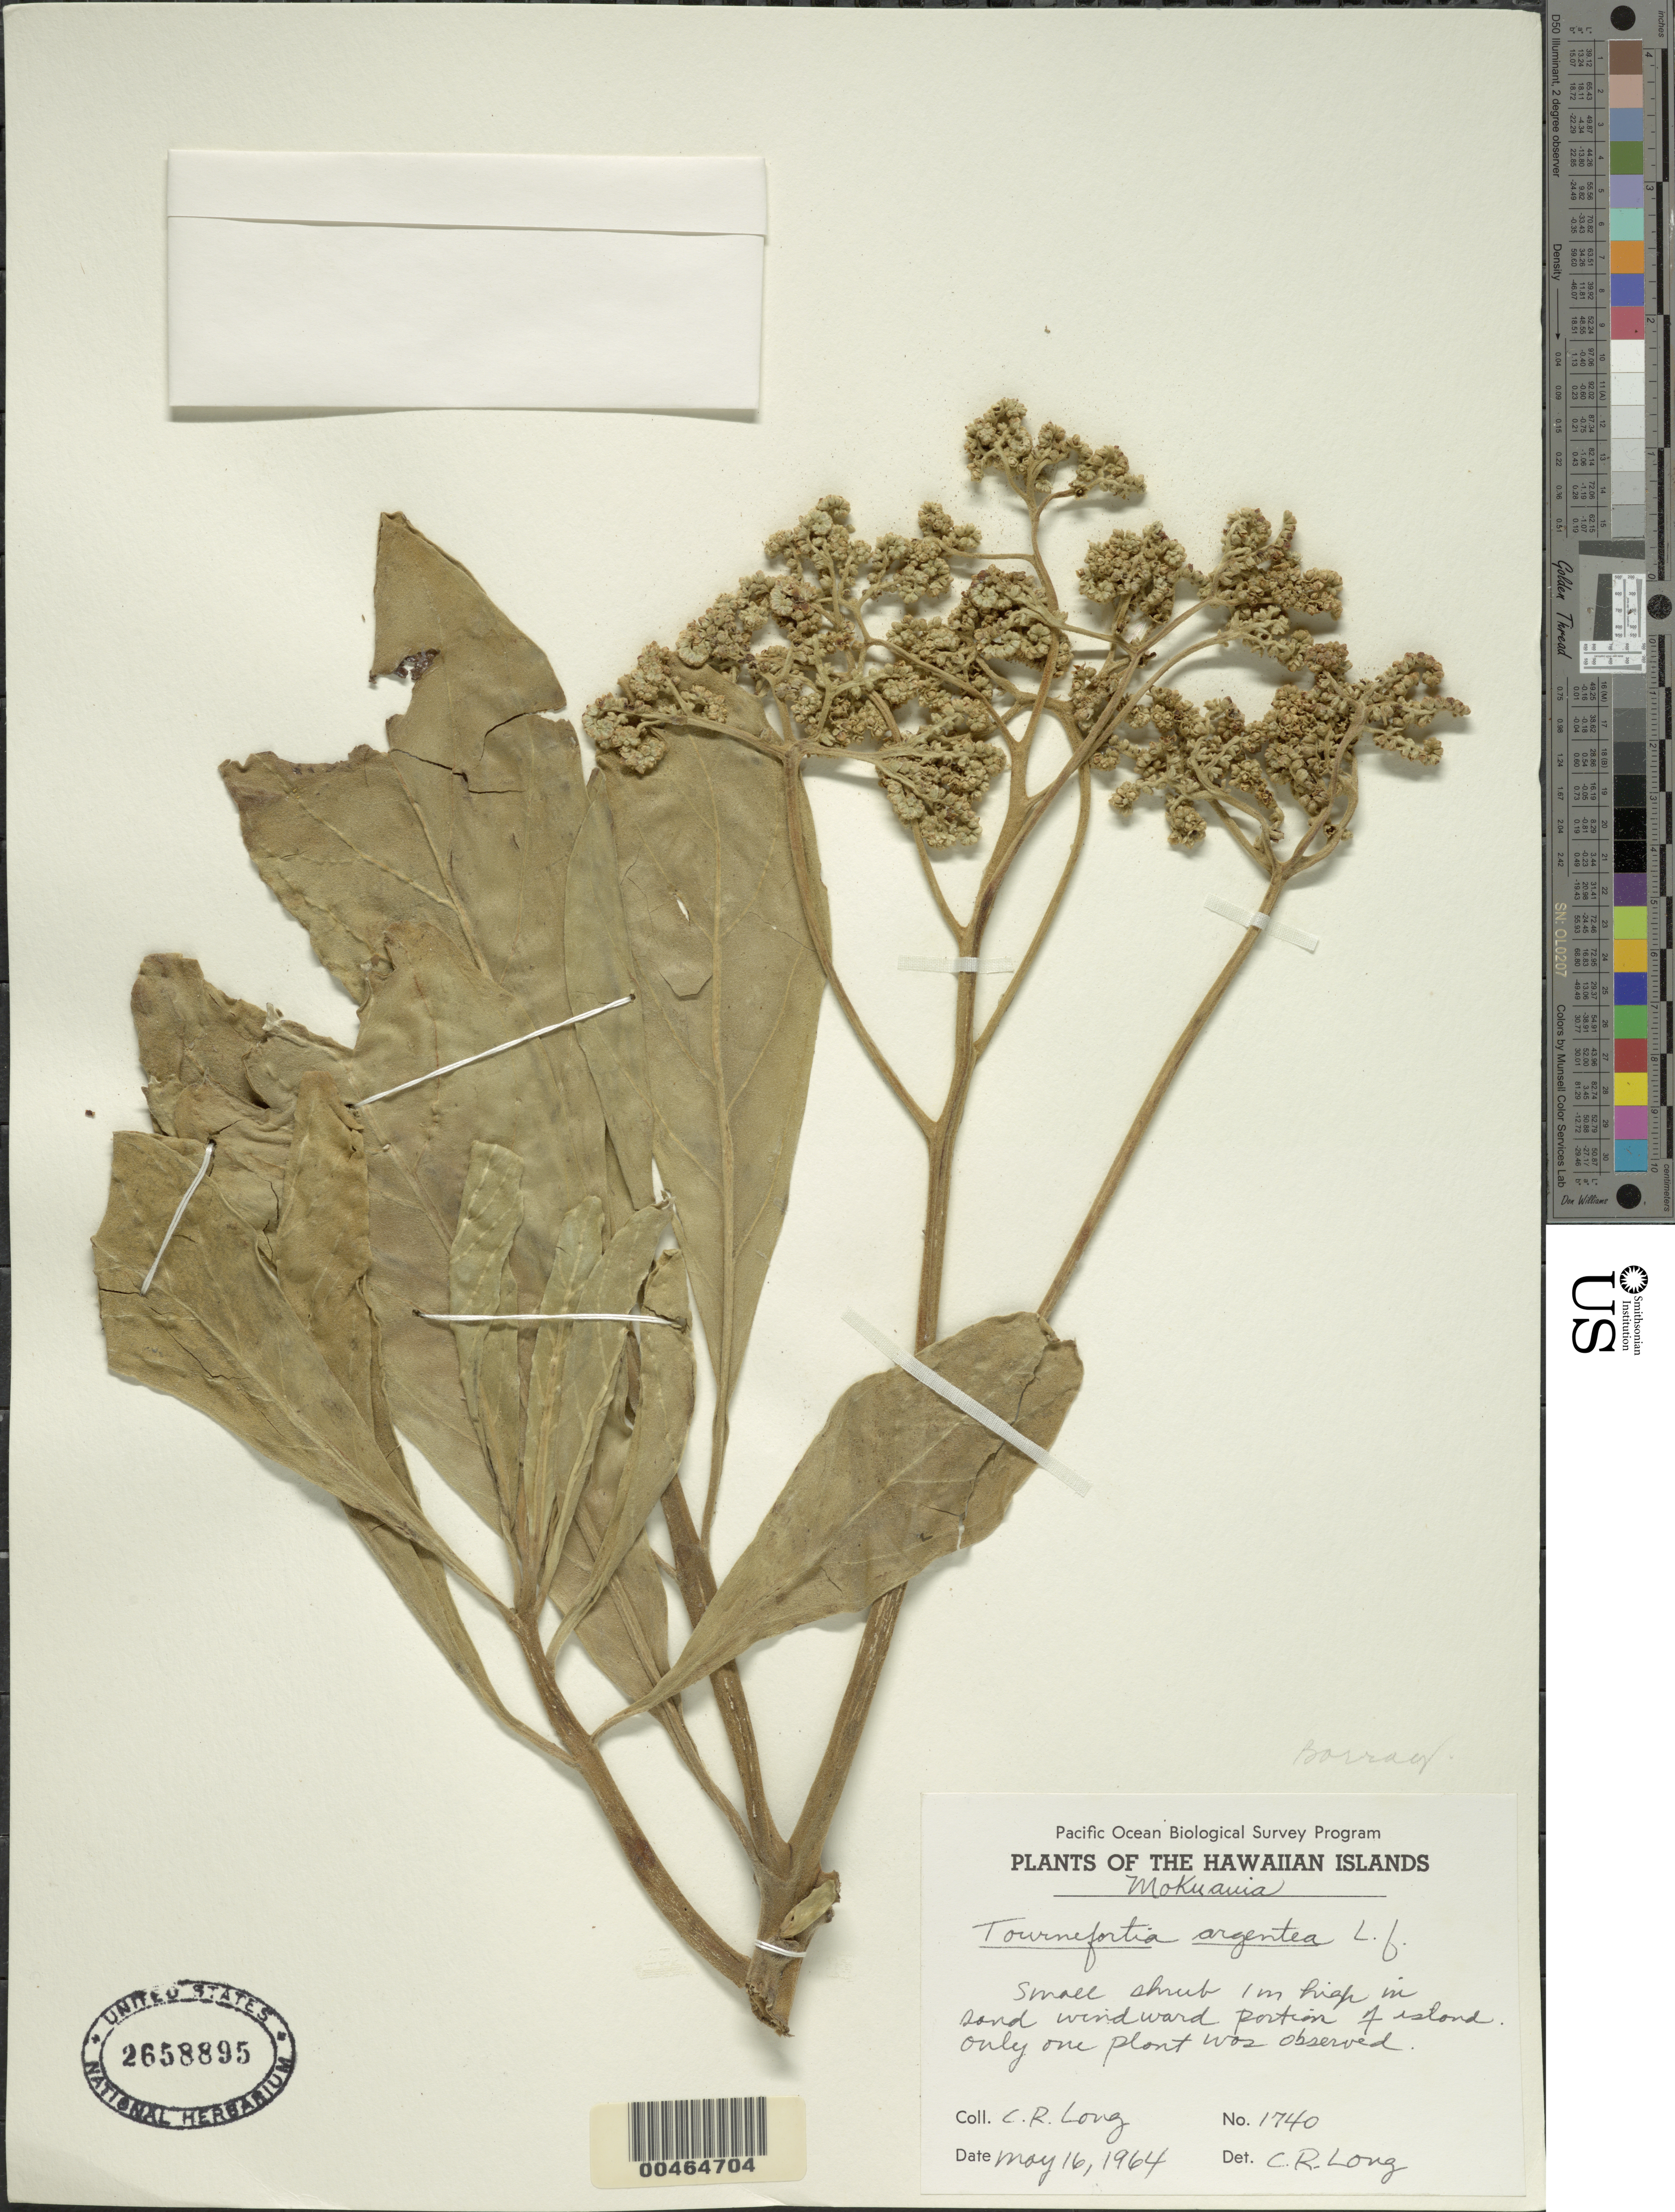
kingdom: Plantae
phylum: Tracheophyta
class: Magnoliopsida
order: Boraginales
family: Heliotropiaceae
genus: Heliotropium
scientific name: Heliotropium arboreum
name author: (Blanco) Mabberley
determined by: Wagner, W. L., (BOT), Smithsonian Institution - National Museum of Natural History (UNITED STATES)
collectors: C. Long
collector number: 1740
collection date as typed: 16 May 1964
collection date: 1964-05-16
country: United States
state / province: Hawaii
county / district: Kauai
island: Kaua'i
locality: Mokuauia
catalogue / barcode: US 2658895